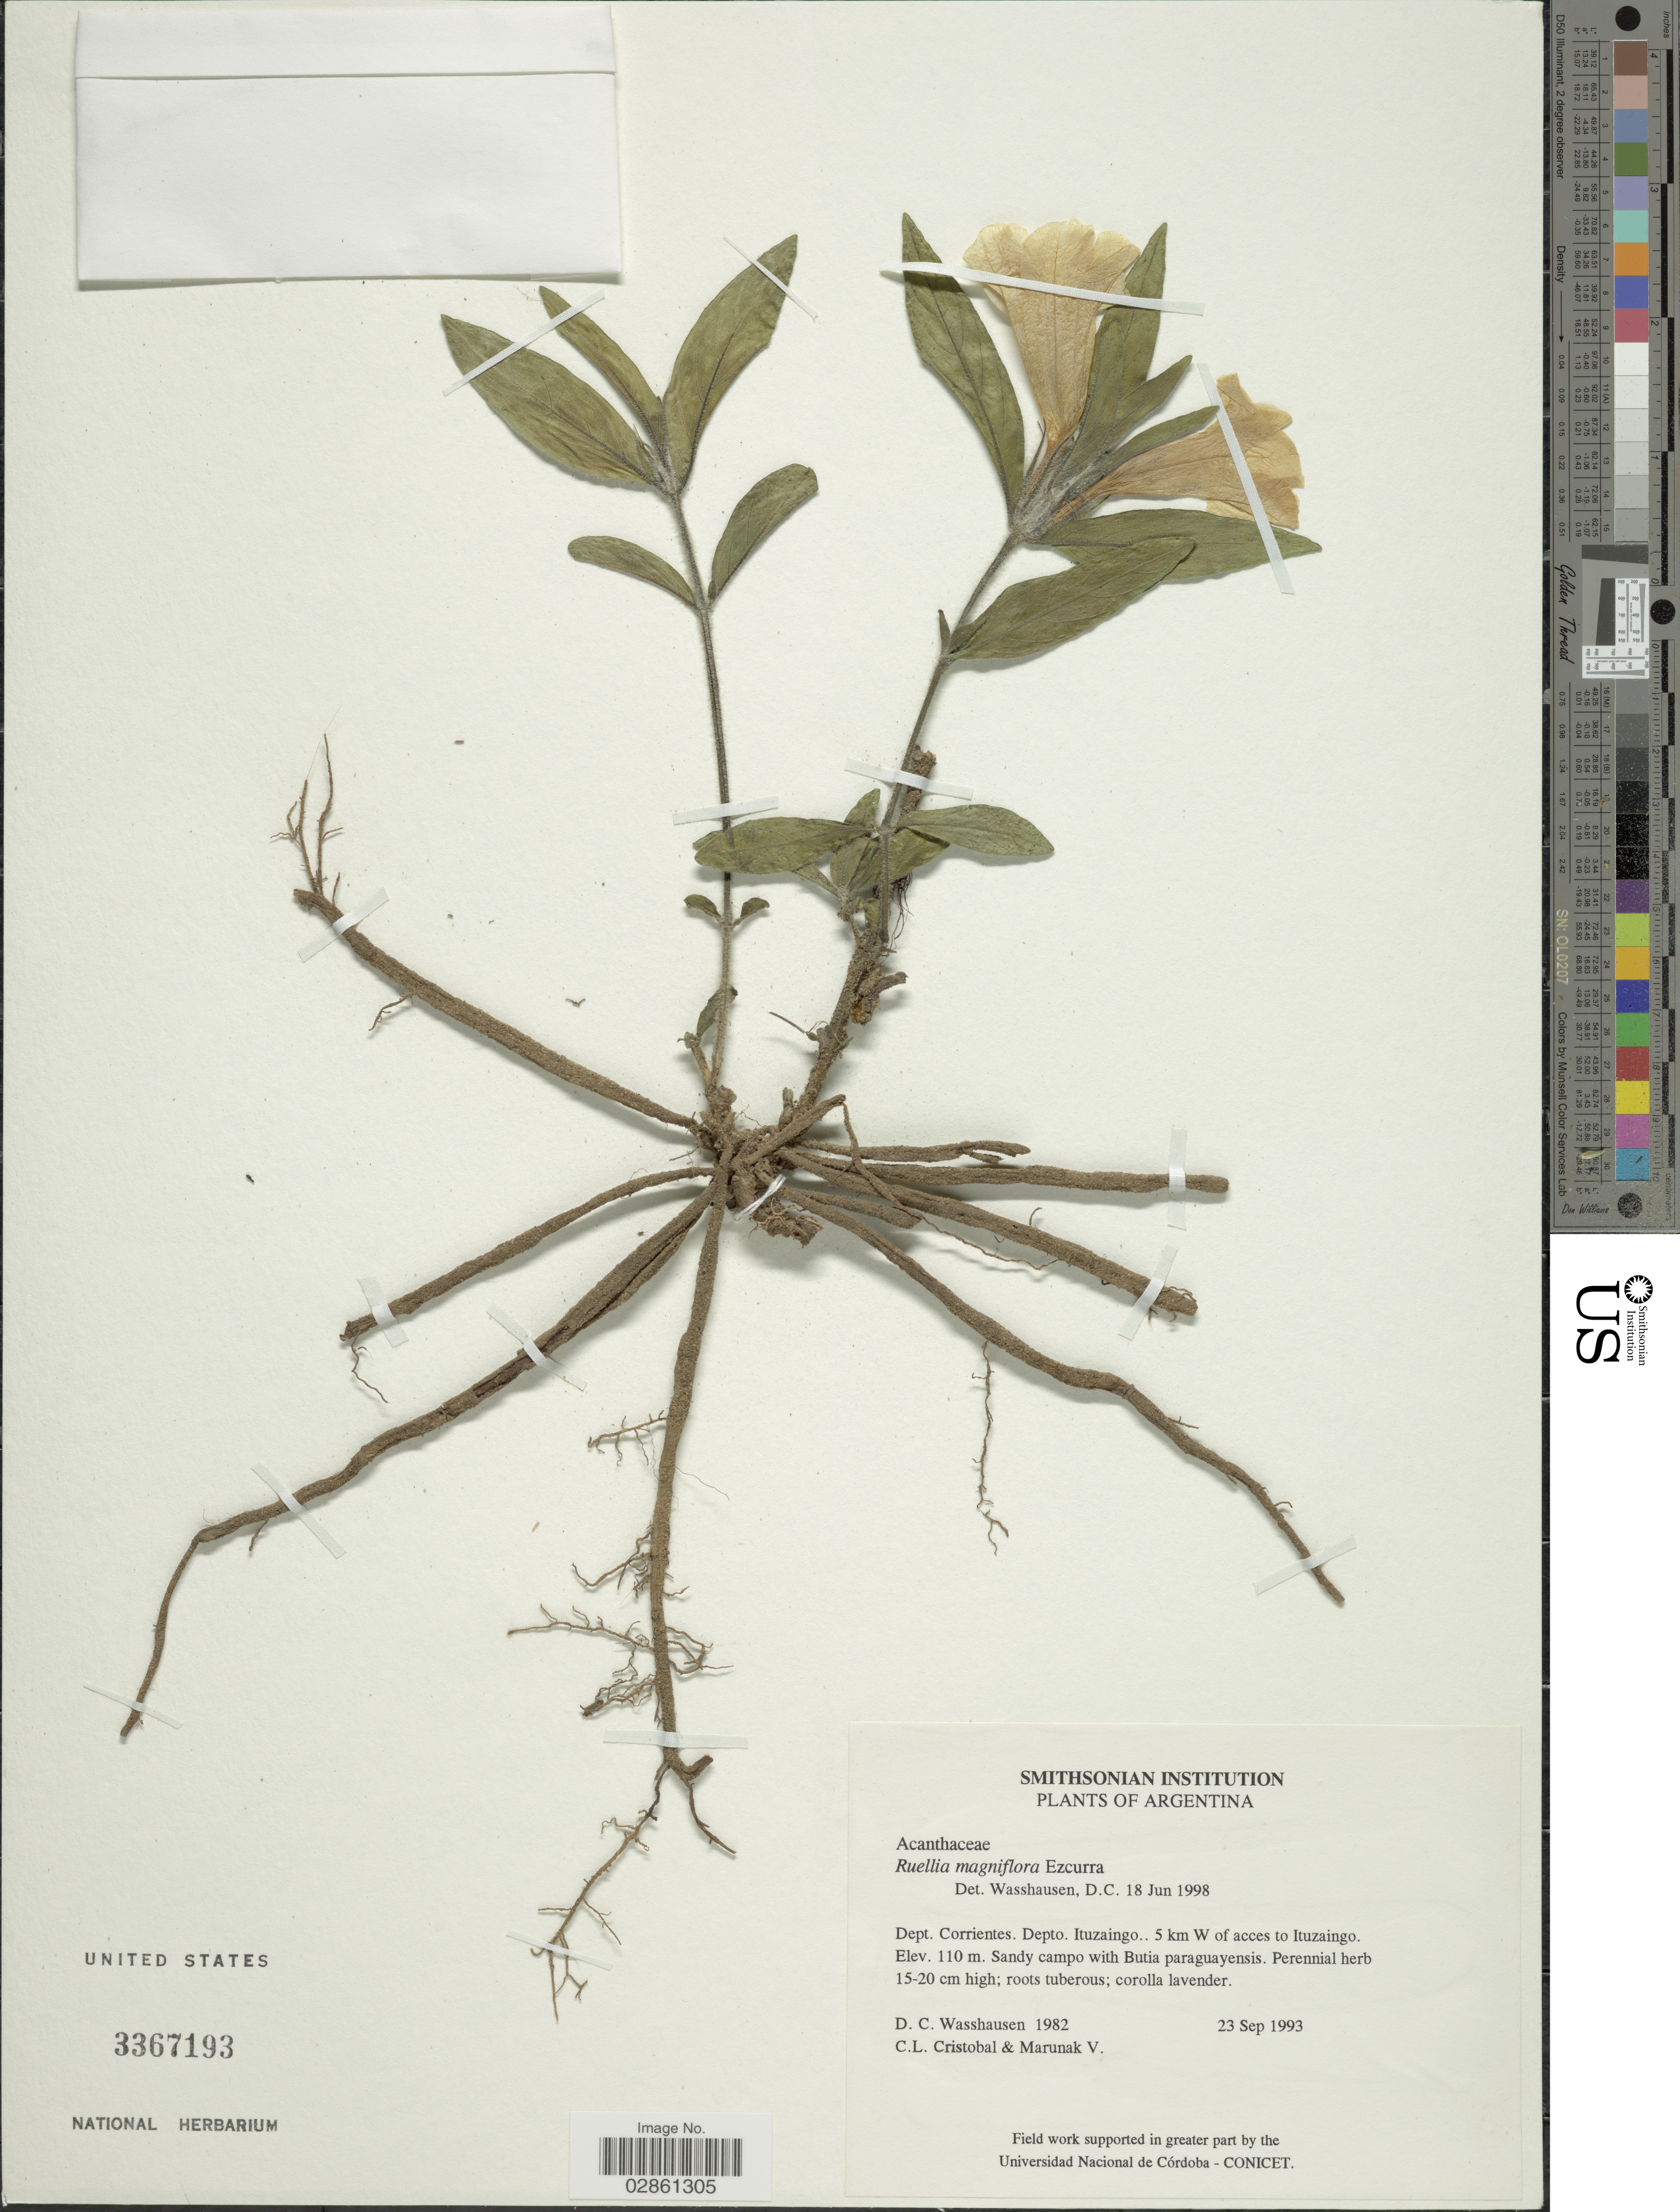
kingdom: Plantae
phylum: Tracheophyta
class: Magnoliopsida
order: Lamiales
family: Acanthaceae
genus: Ruellia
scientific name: Ruellia magniflora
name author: C. Ezcurra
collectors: D. C. Wasshausen, C. L. Cristóbal & V. Marunak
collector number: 1982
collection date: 1993-09-23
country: Argentina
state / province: Corrientes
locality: Dept. Corrientes. Depto. Ituzaingo.. 5 km W of acces to Ituzaingo.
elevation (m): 110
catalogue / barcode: US 3367193